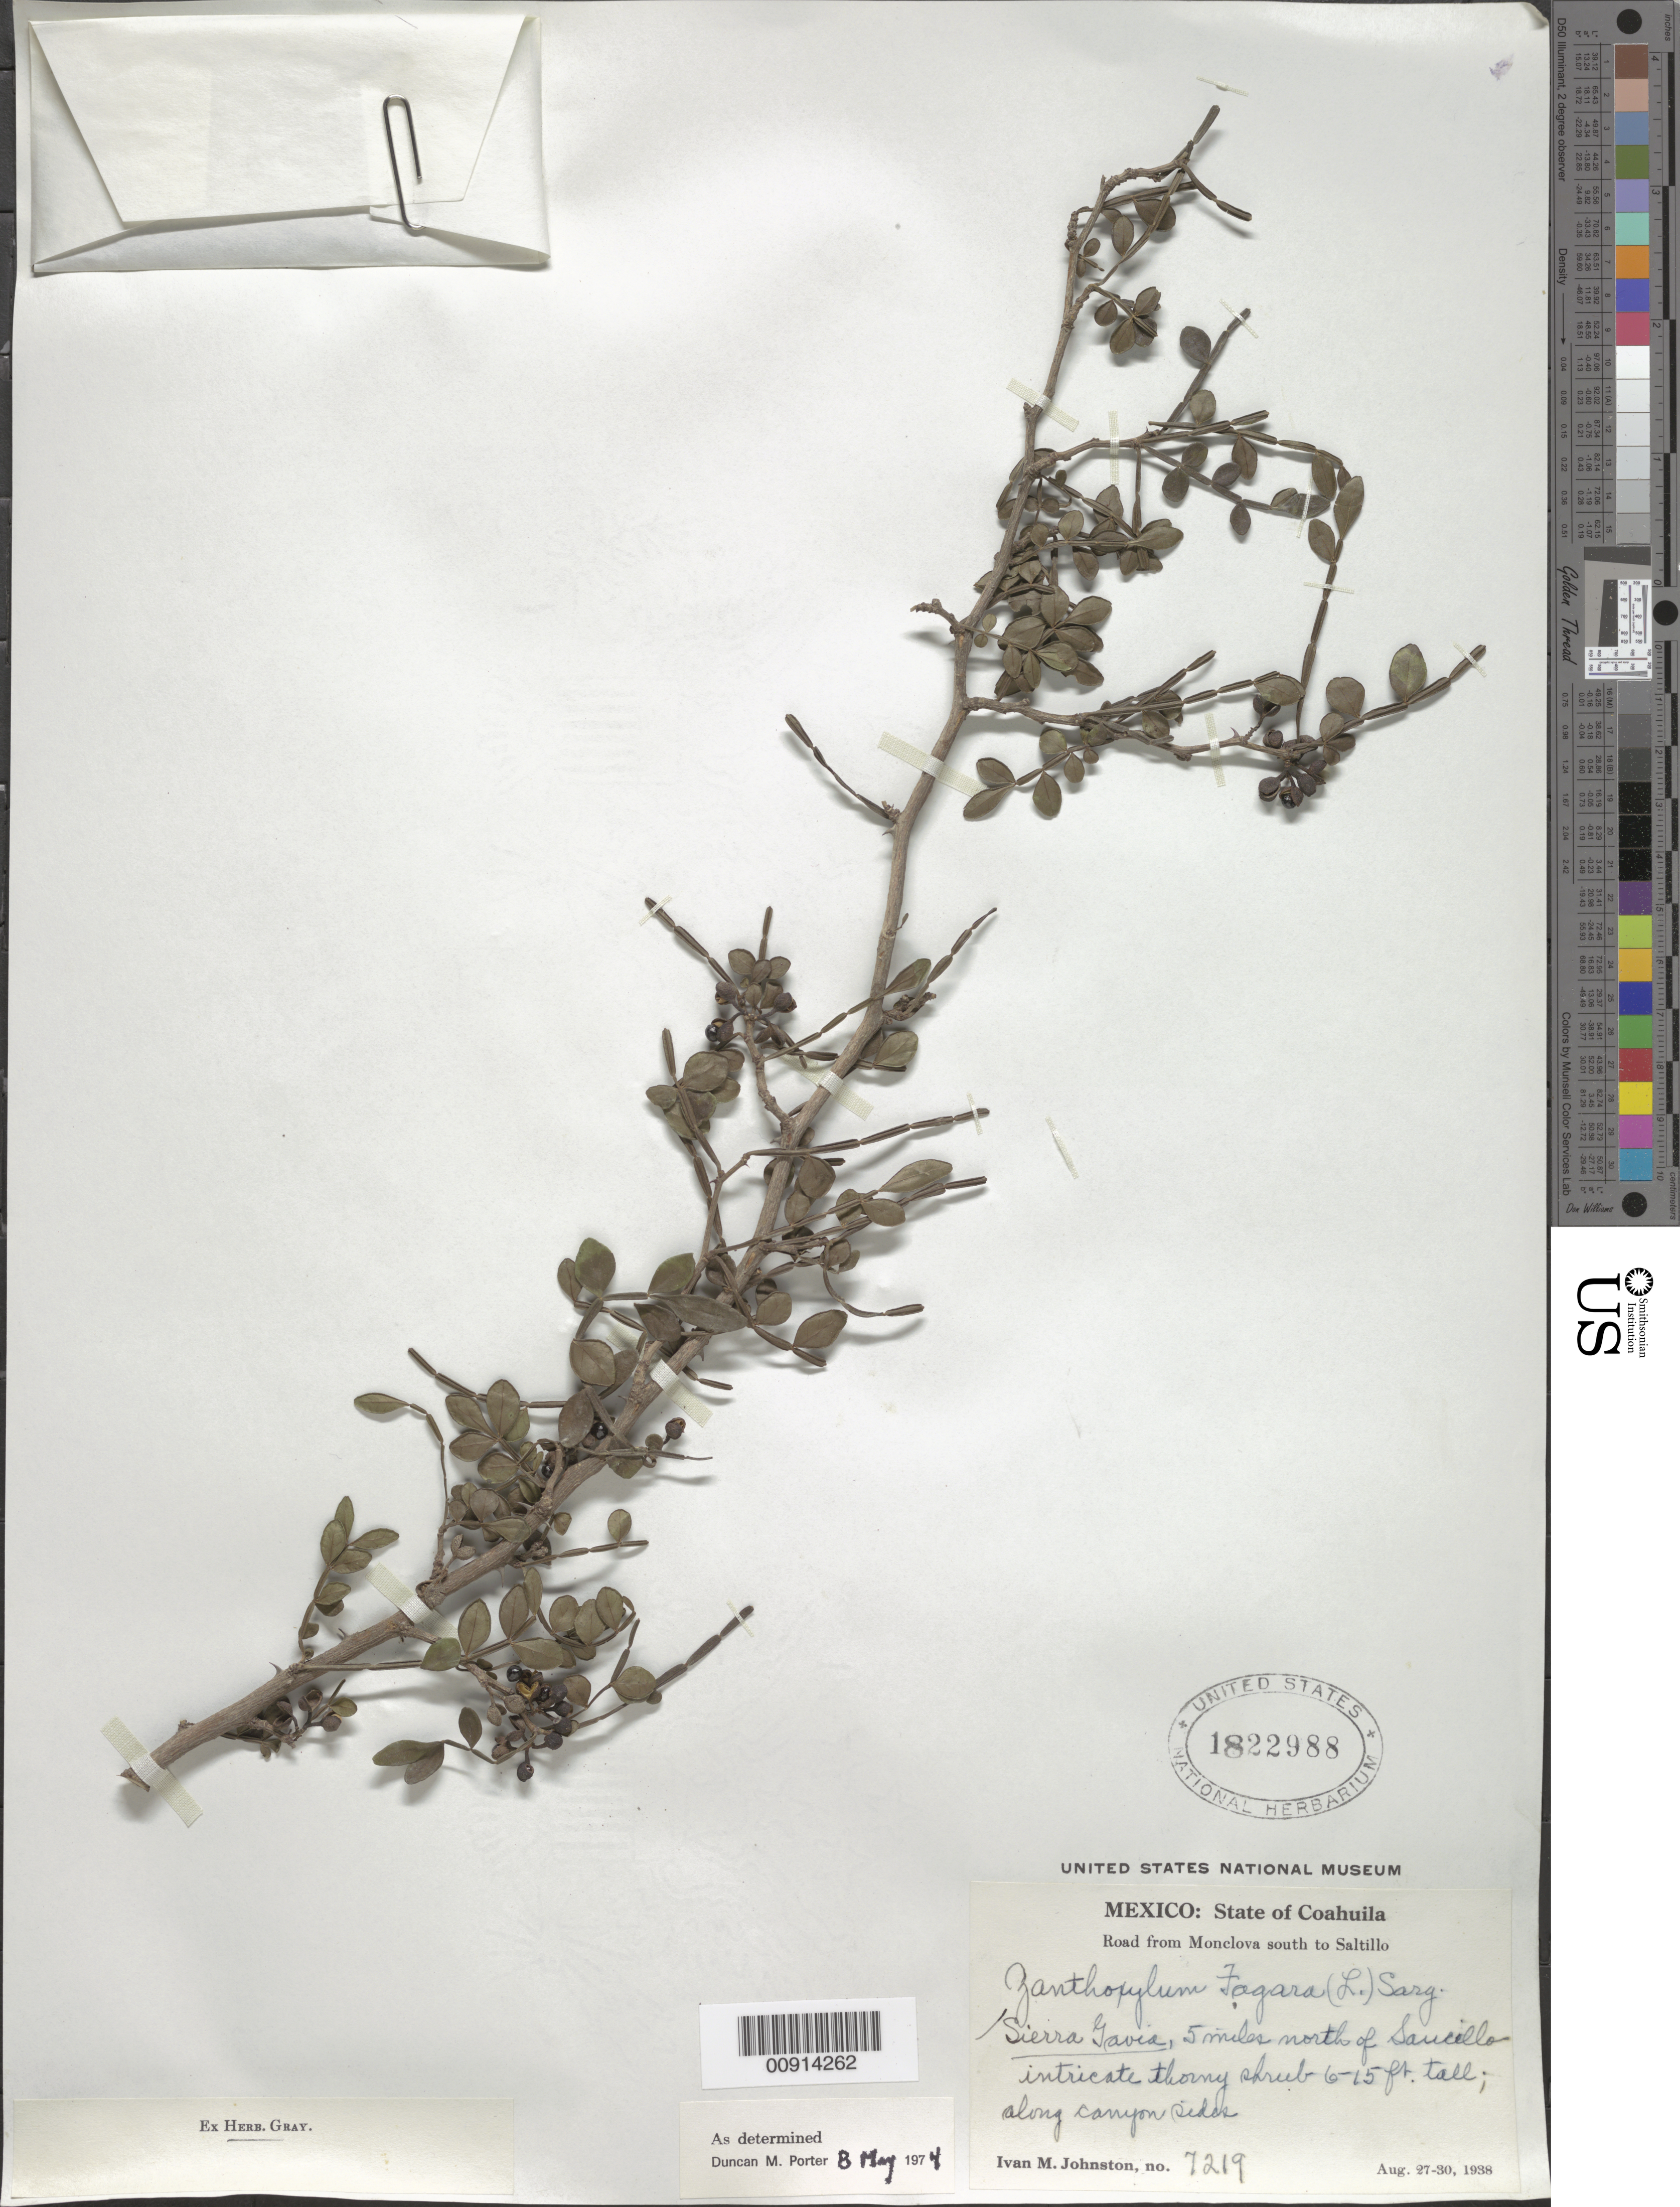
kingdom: Plantae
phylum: Tracheophyta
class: Magnoliopsida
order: Sapindales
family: Rutaceae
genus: Zanthoxylum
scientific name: Zanthoxylum fagara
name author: (L.) Sarg.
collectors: I.M. Johnston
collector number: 7219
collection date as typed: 27 Aug 1938 to 30 Aug 1938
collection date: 1938-08-27/1938-08-30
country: Mexico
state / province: Coahuila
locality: State of Coahuila: Road from Monclova south to Saltillo. Sierra Gavia, 5 miles north of Saucillo.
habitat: Along canyon sides.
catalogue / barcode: US 1822988